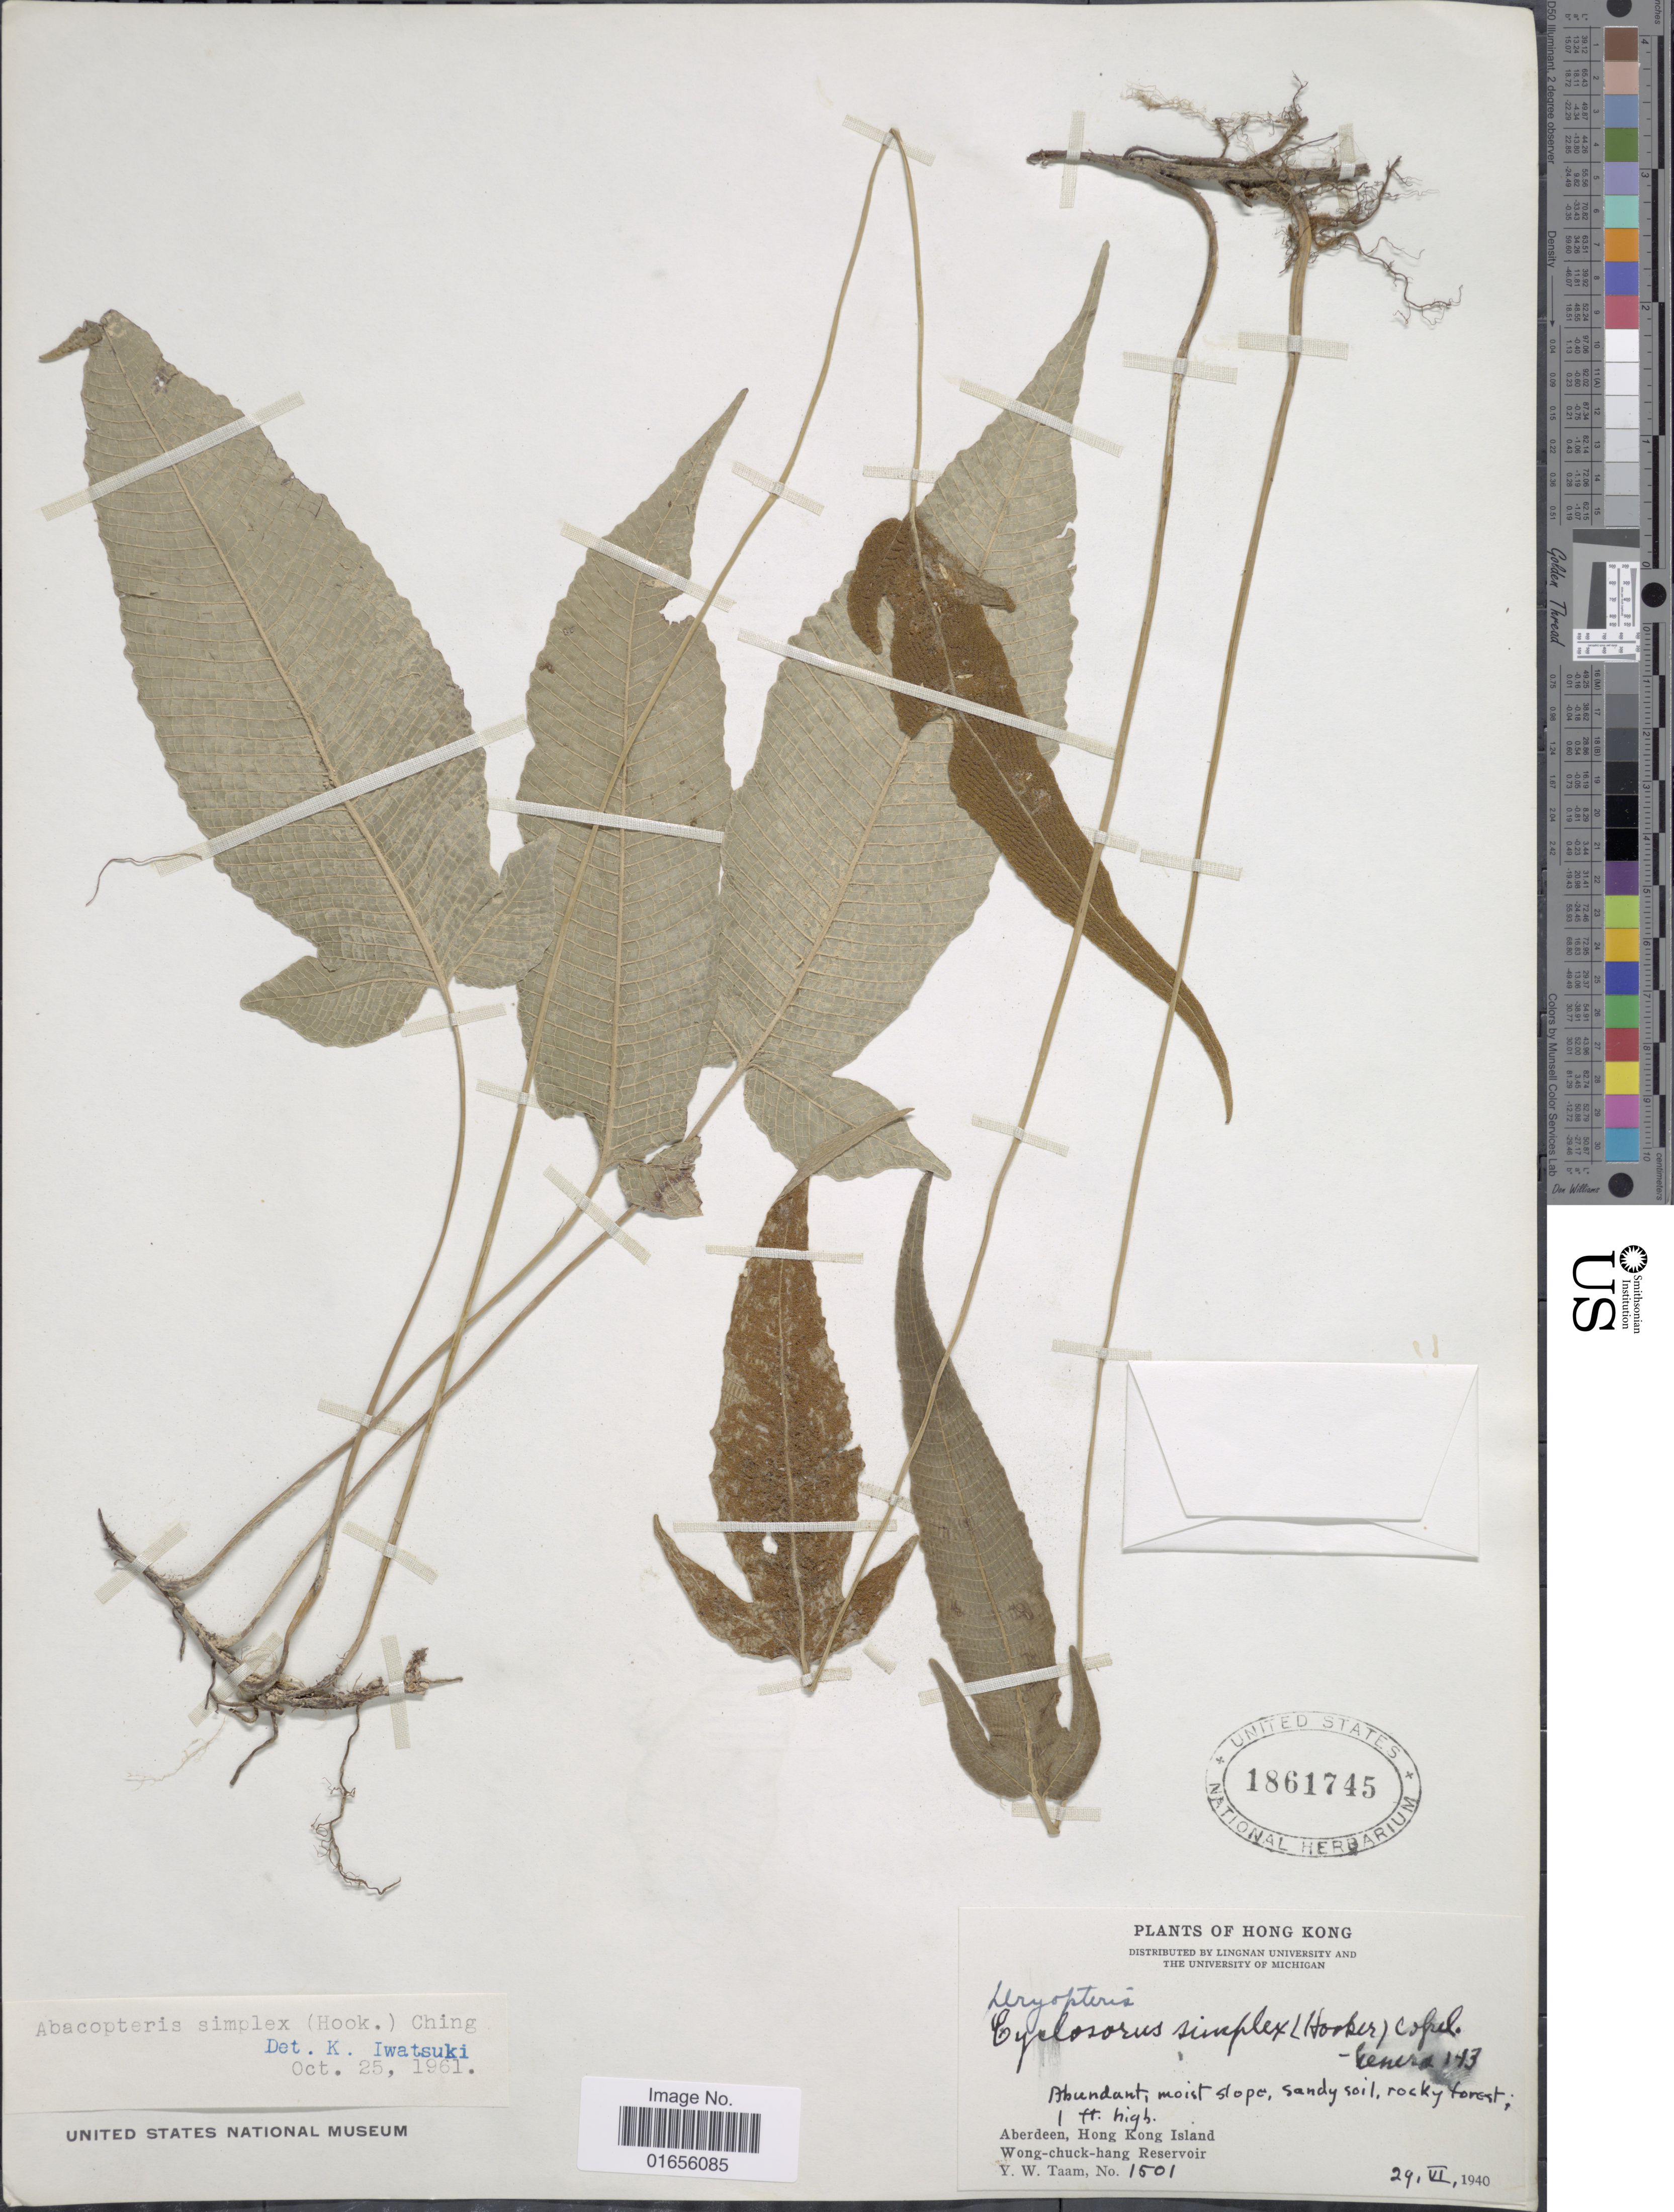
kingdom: Plantae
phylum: Tracheophyta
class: Polypodiopsida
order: Polypodiales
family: Thelypteridaceae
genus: Pronephrium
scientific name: Pronephrium triphyllum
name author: (Sw.) Holttum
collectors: Y. W. Taam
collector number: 1501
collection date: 1940-07-29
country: China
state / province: Hong Kong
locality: Aberdeen, Hong Kong Island, Wong-chuck-hang Reservoir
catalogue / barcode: US 1861745